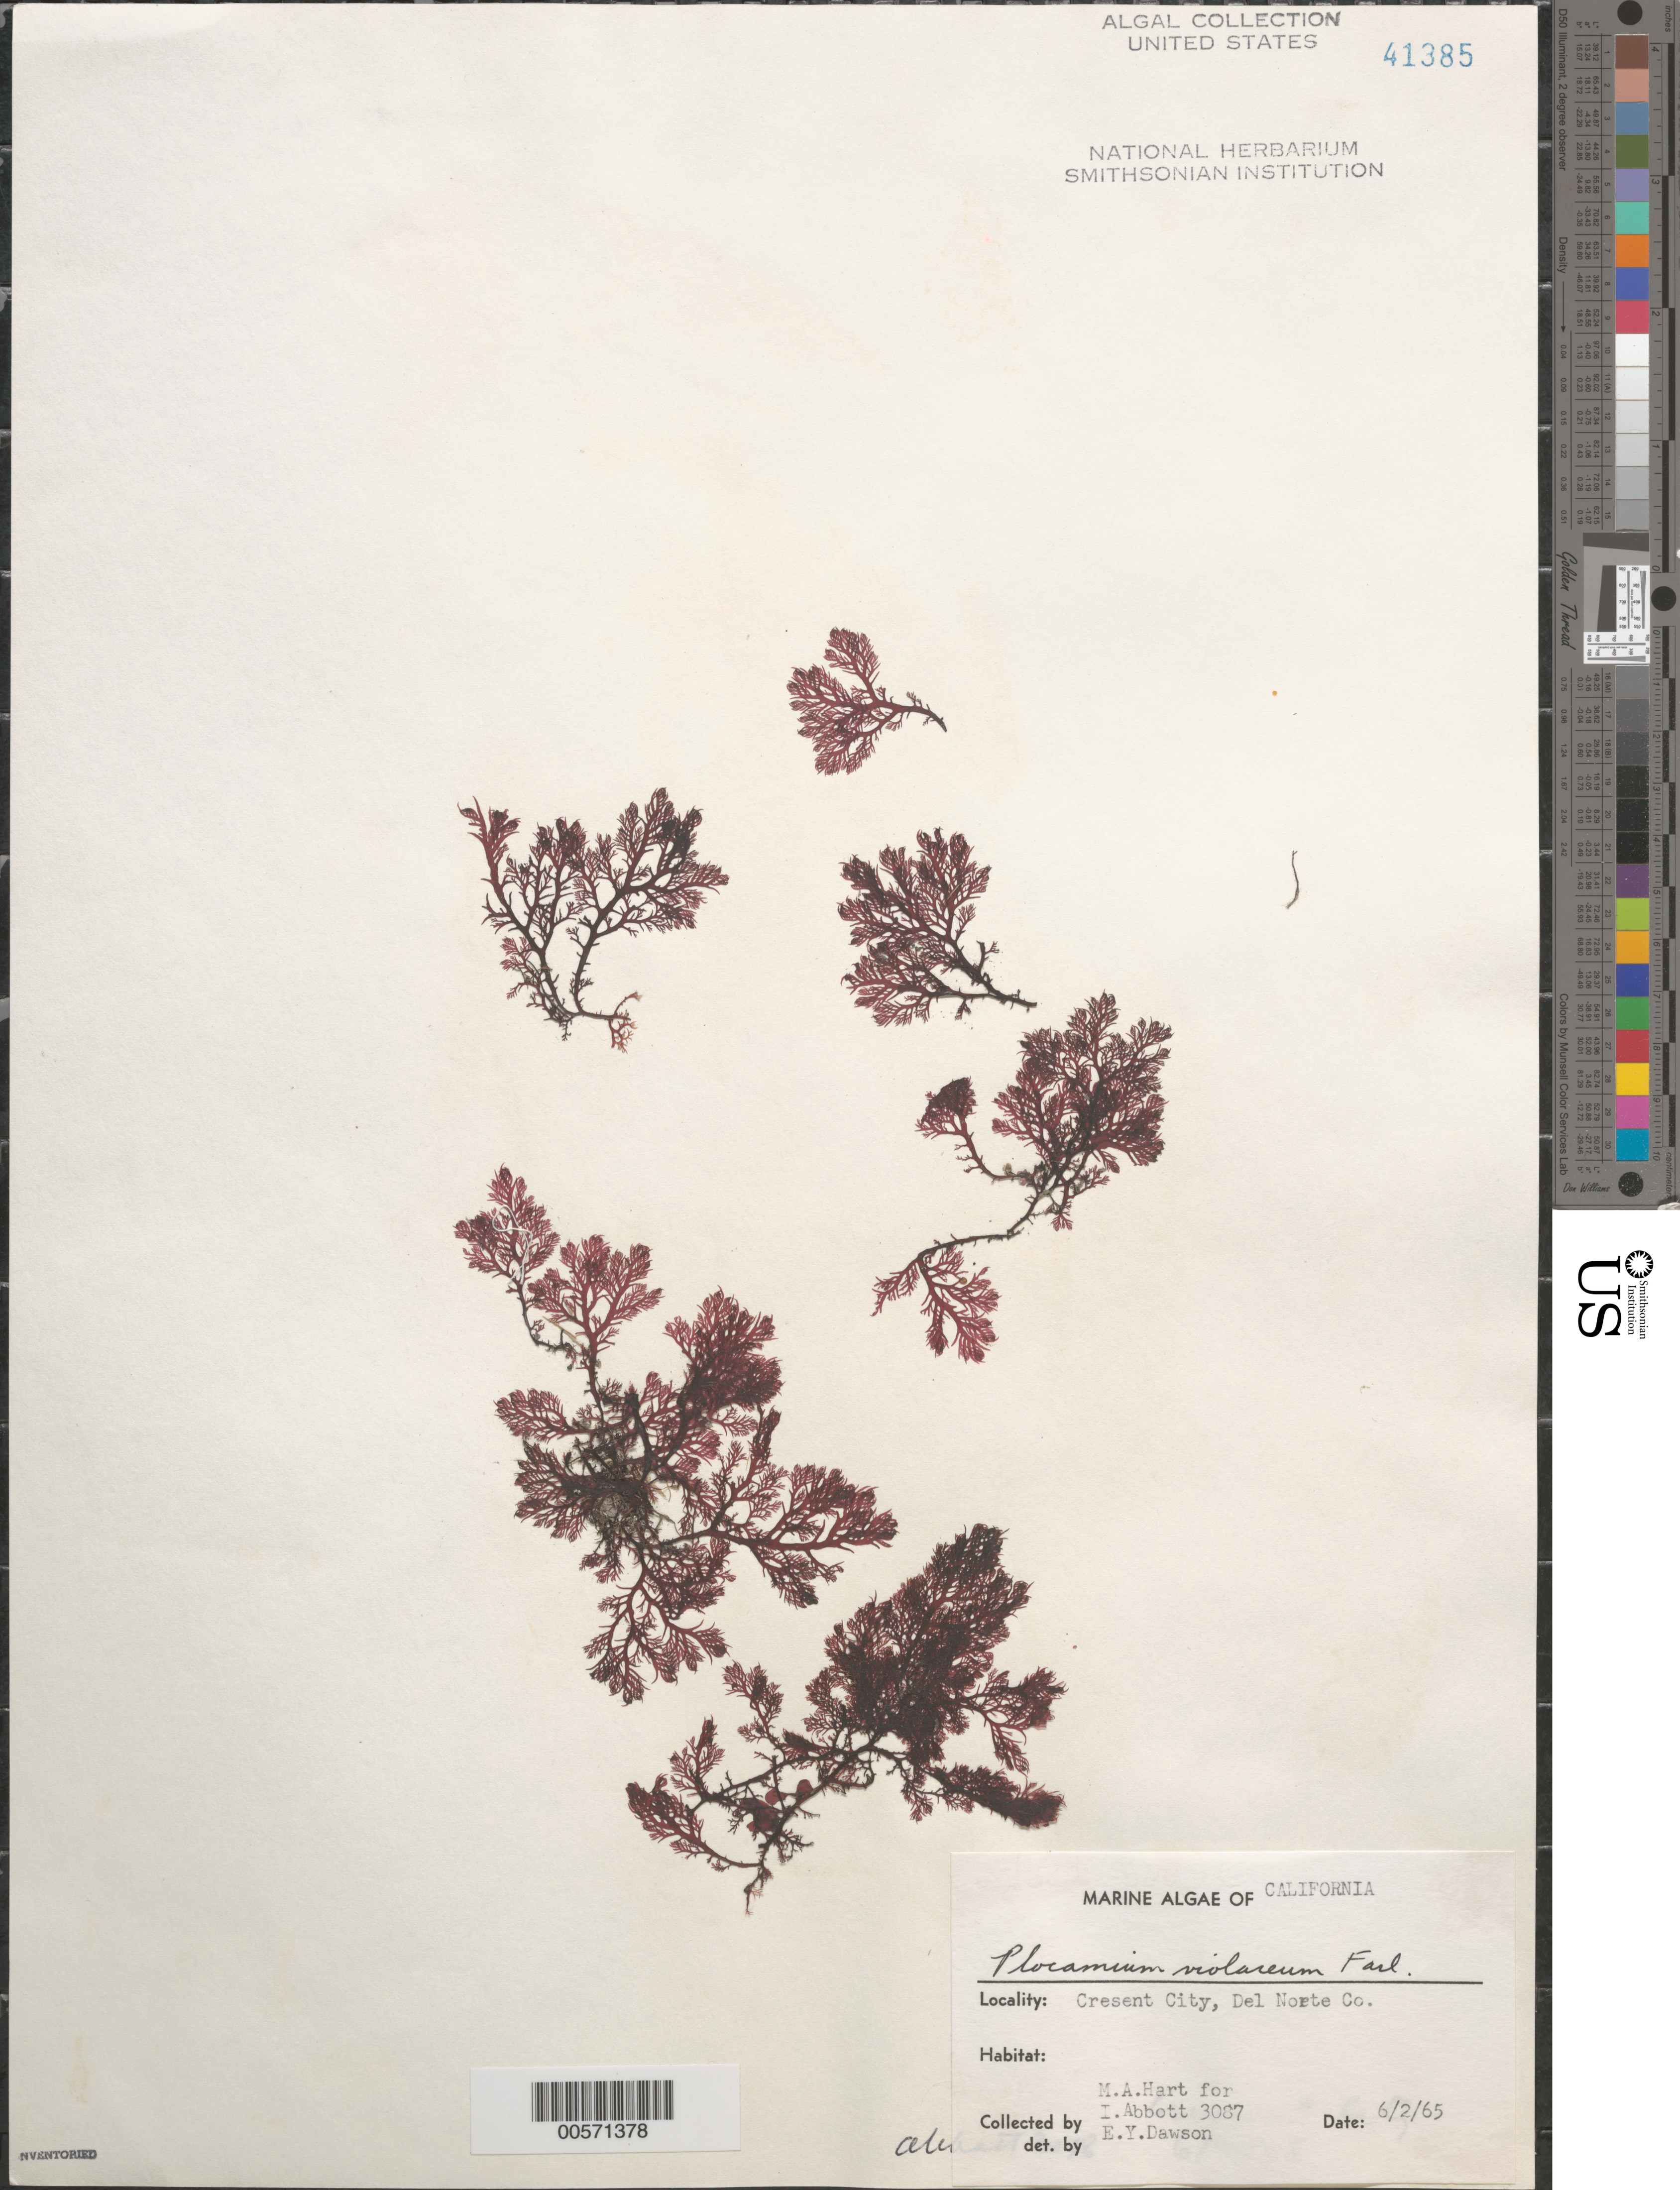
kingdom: Plantae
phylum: Rhodophyta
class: Florideophyceae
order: Plocamiales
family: Plocamiaceae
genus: Plocamium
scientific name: Plocamium violaceum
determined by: Dawson, E. Y.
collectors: M. A. Hart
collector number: IAA 3087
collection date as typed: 02 Jun 1965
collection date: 1965-06-02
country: United States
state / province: California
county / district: Del Norte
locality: Crescent City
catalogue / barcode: US 41385